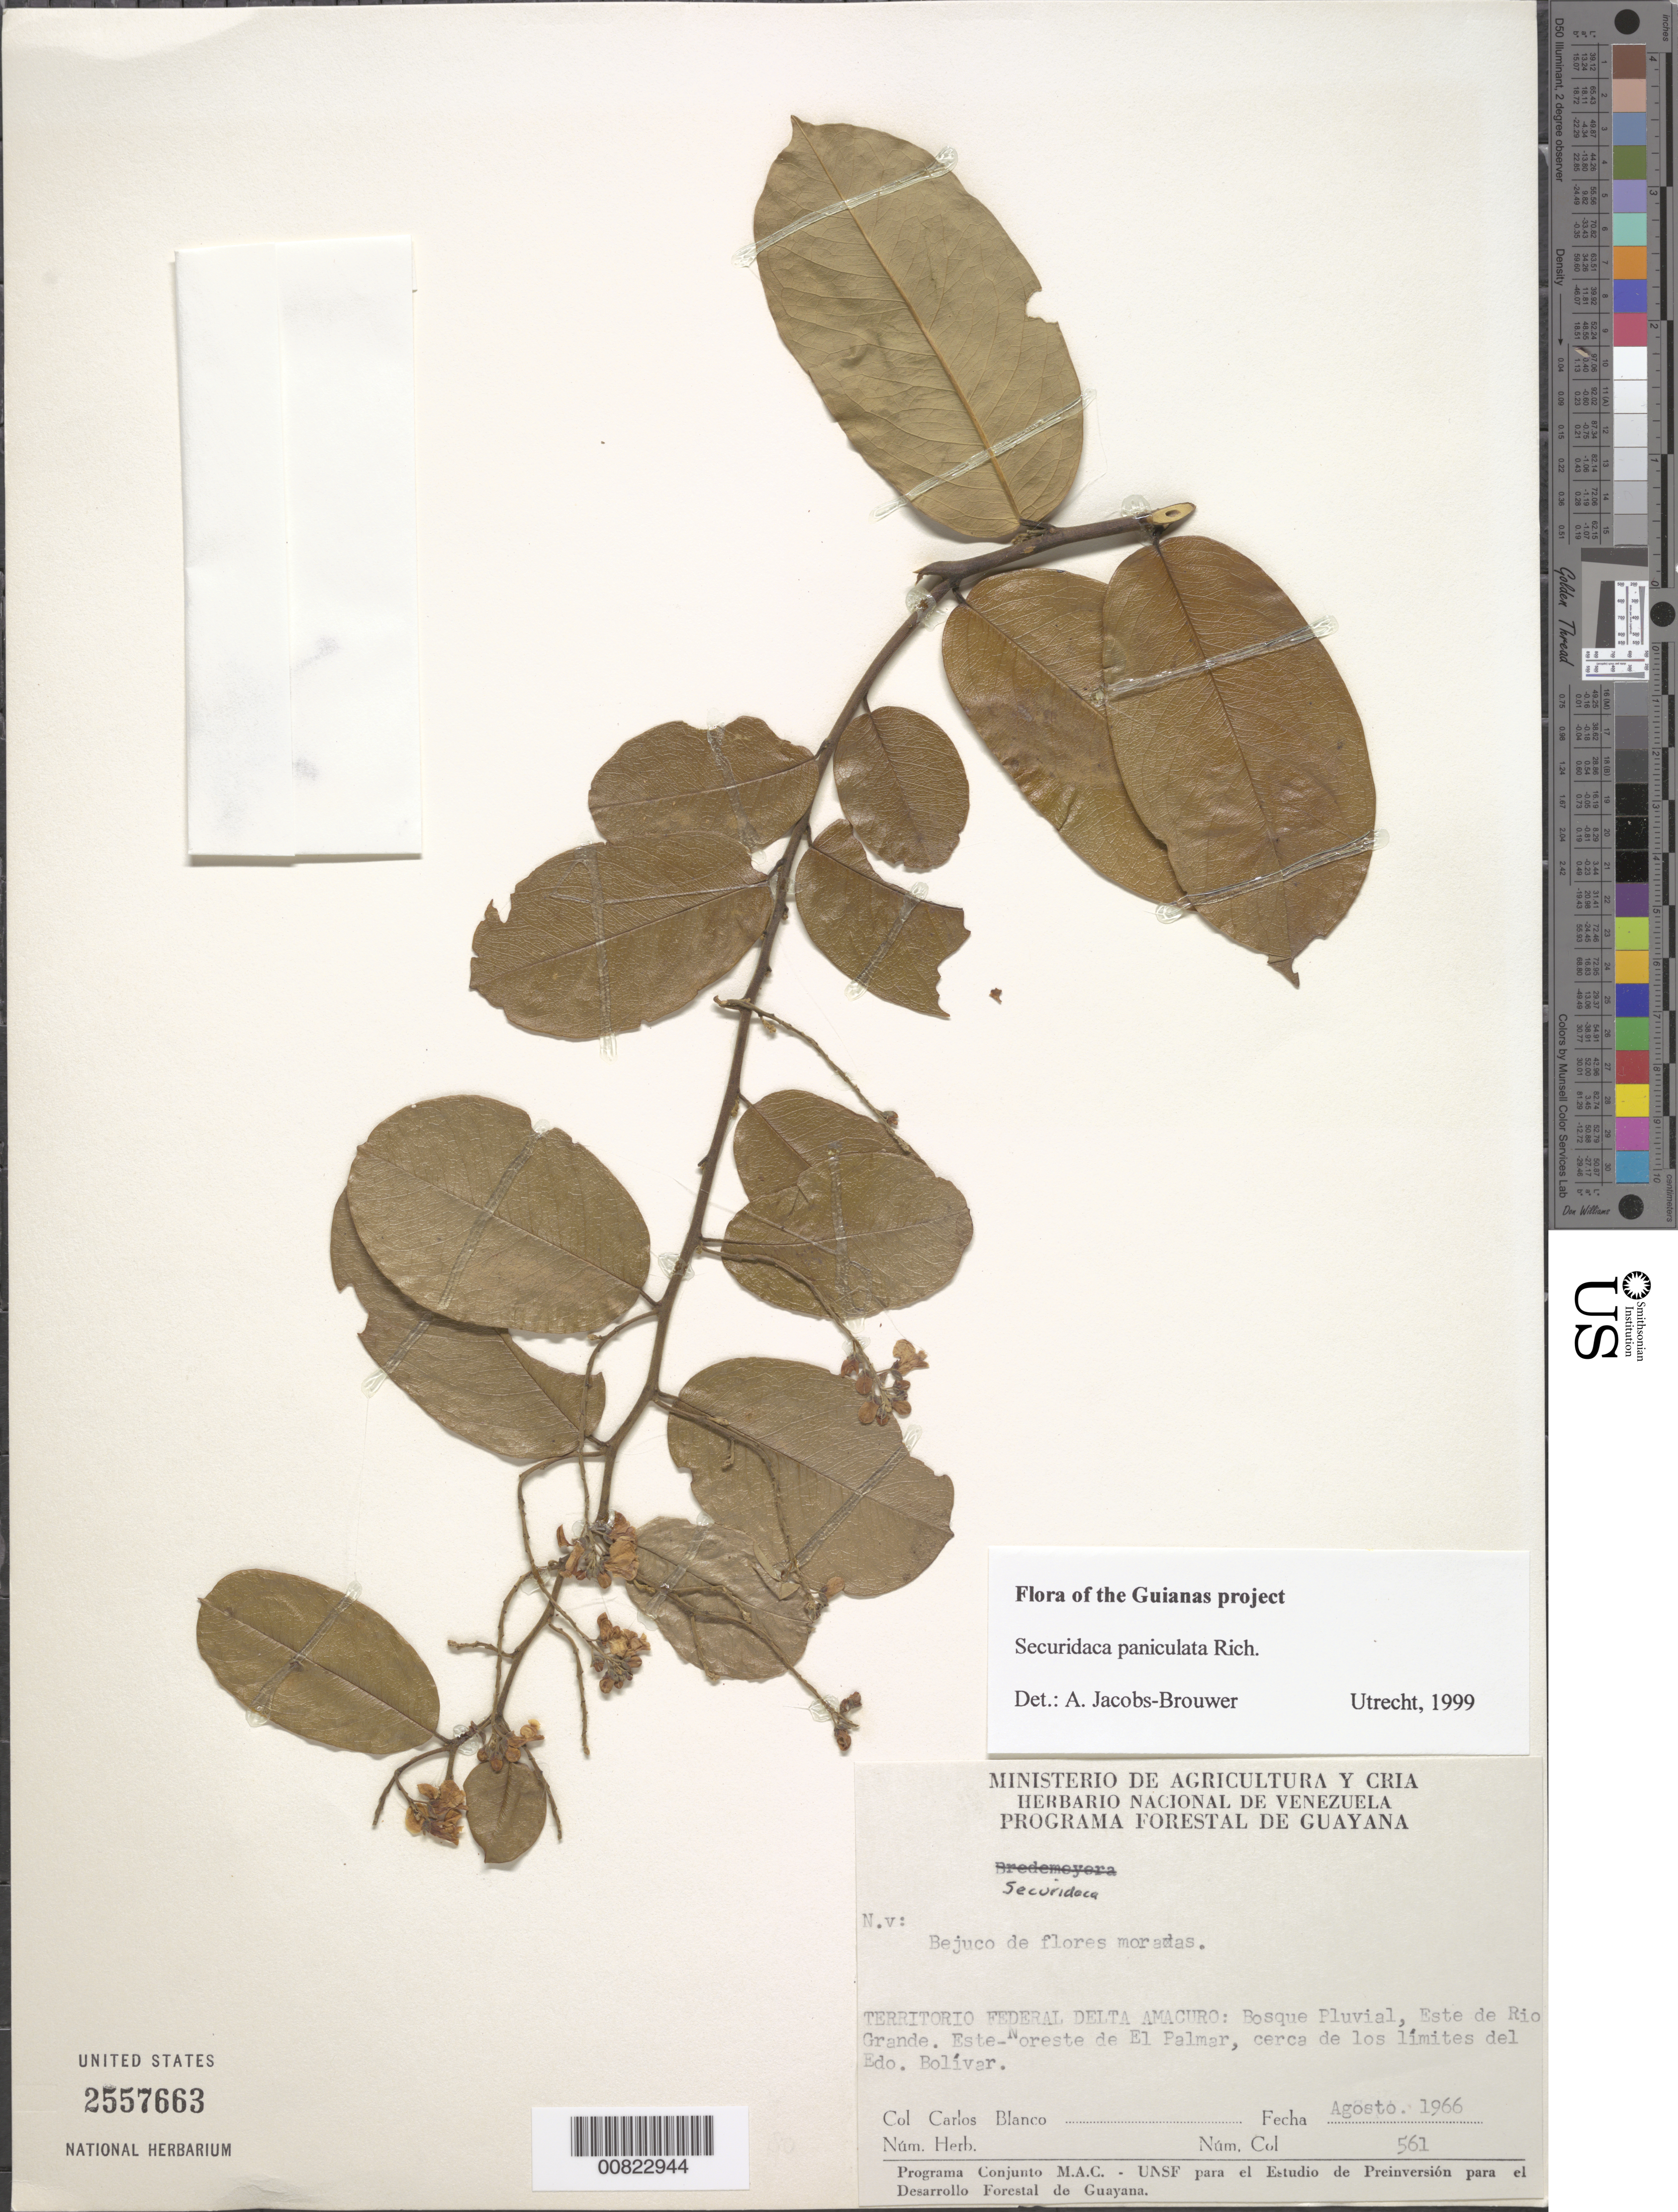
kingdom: Plantae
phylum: Tracheophyta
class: Magnoliopsida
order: Fabales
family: Polygalaceae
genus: Securidaca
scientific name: Securidaca paniculata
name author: Rich.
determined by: Jacobs-Brouwer, A.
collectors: C. A. Blanco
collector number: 561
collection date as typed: Aug-66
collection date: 1966-08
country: Venezuela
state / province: Delta Amacuro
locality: Río Grande, Este de; Este-Noreste de El Palmar, cerca de los limites del Estado Bolívar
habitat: Rainforest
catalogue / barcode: US 2557663